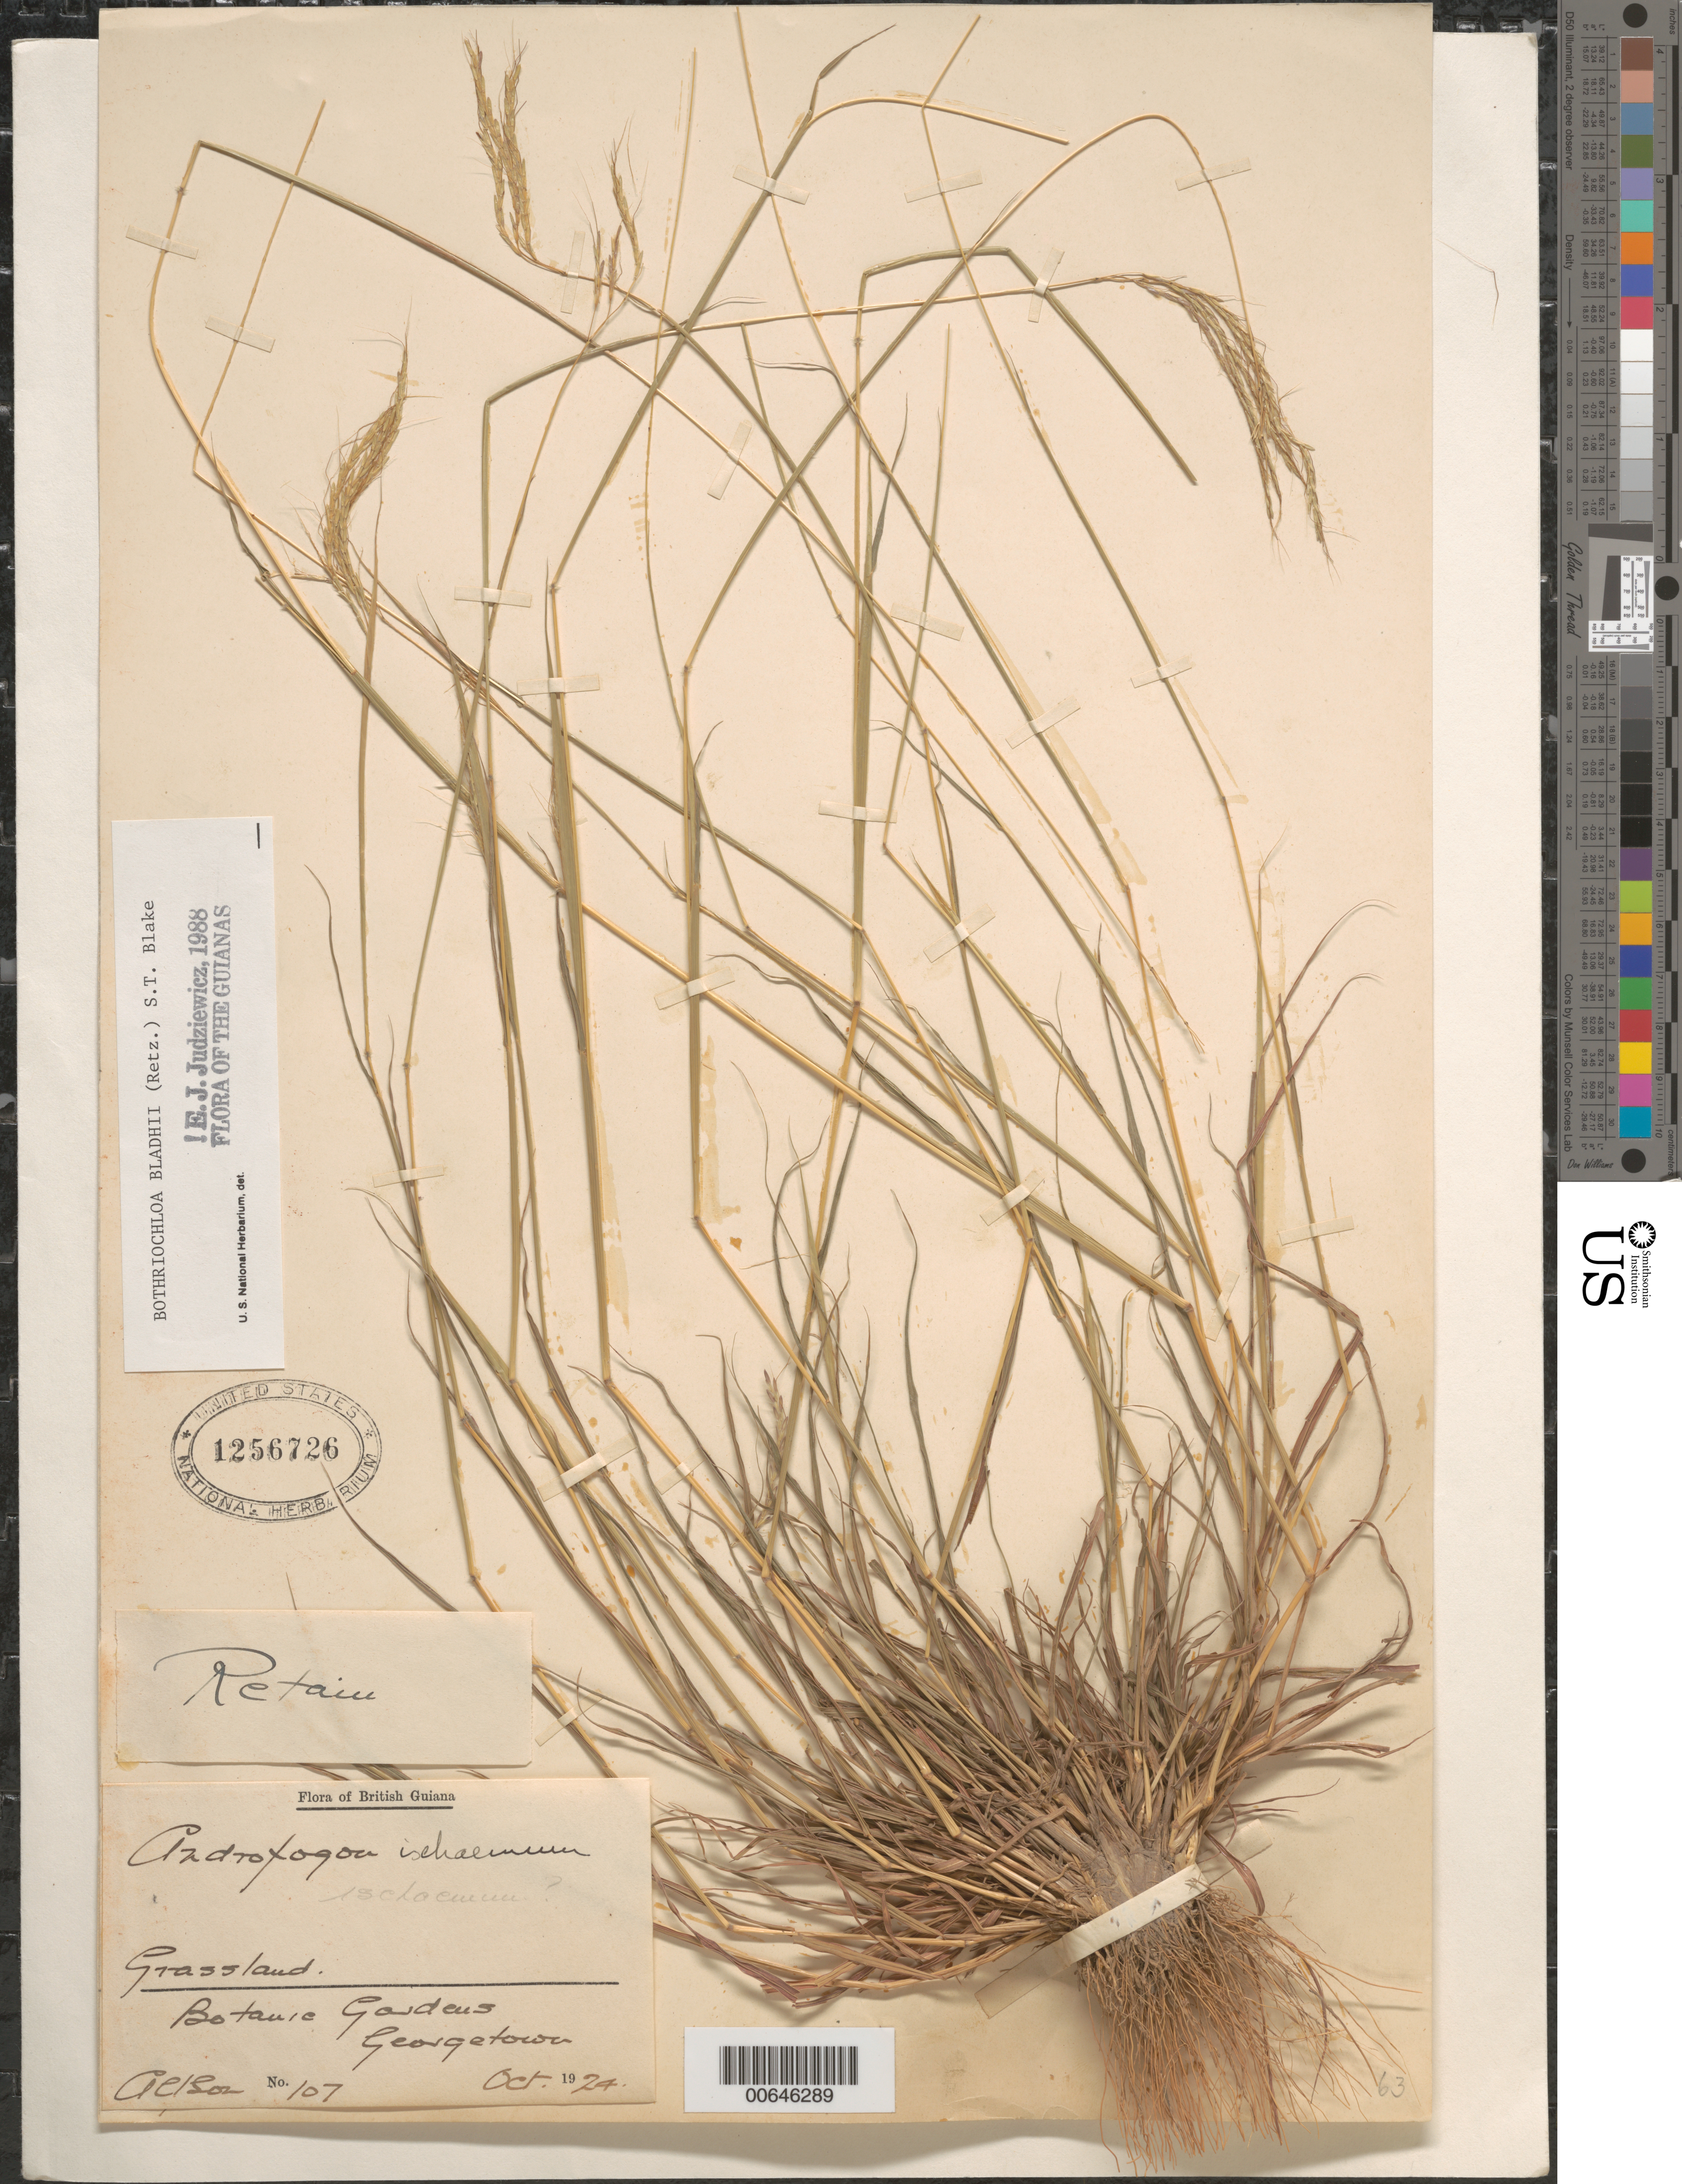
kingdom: Plantae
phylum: Tracheophyta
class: Liliopsida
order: Poales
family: Poaceae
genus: Bothriochloa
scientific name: Bothriochloa bladhii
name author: (Retz.) S.T. Blake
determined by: Vega, --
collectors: R. Altson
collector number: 107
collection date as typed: Oct-24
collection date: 1924-10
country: Guyana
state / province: Demerara-Mahaica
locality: Georgetown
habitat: Botanic Gardens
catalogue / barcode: US 1256726